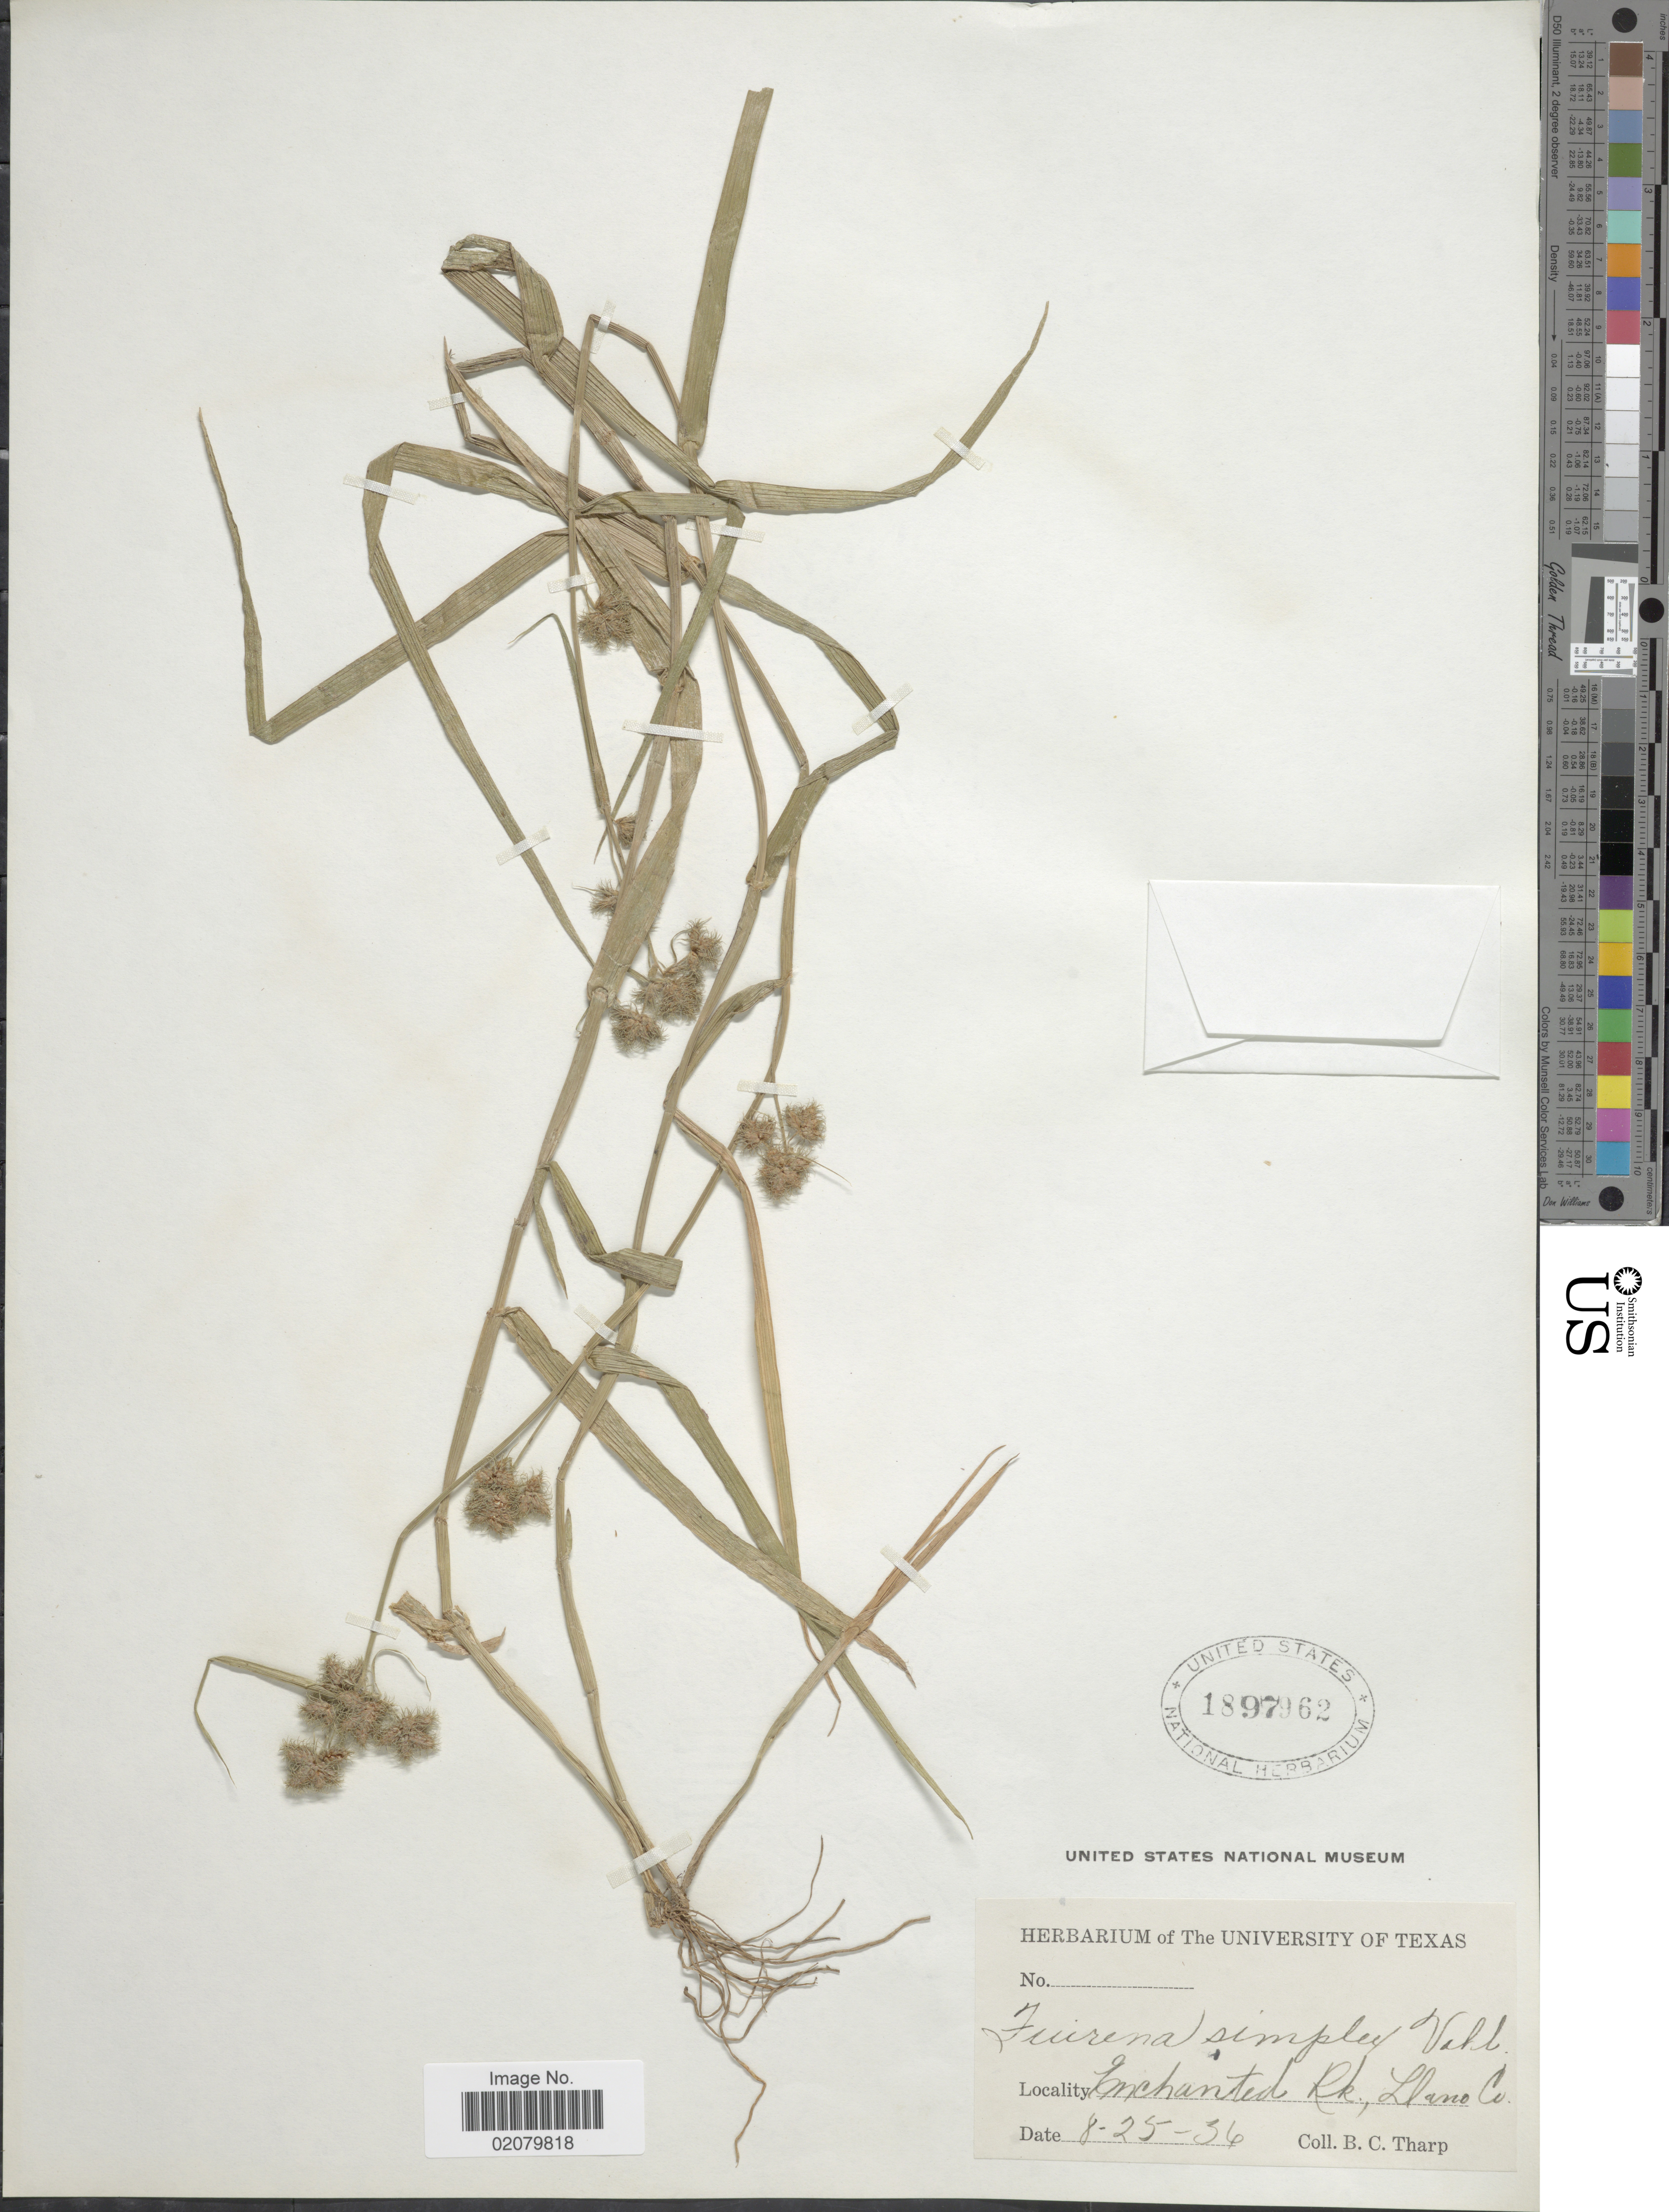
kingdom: Plantae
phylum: Tracheophyta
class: Liliopsida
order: Poales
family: Cyperaceae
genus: Fuirena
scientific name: Fuirena simplex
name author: Vahl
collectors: B. C. Tharp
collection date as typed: Transcribed d/m/y: 25/8/36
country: United States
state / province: Texas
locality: Enchanted Rk. Llano Co.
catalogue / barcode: US 1897962